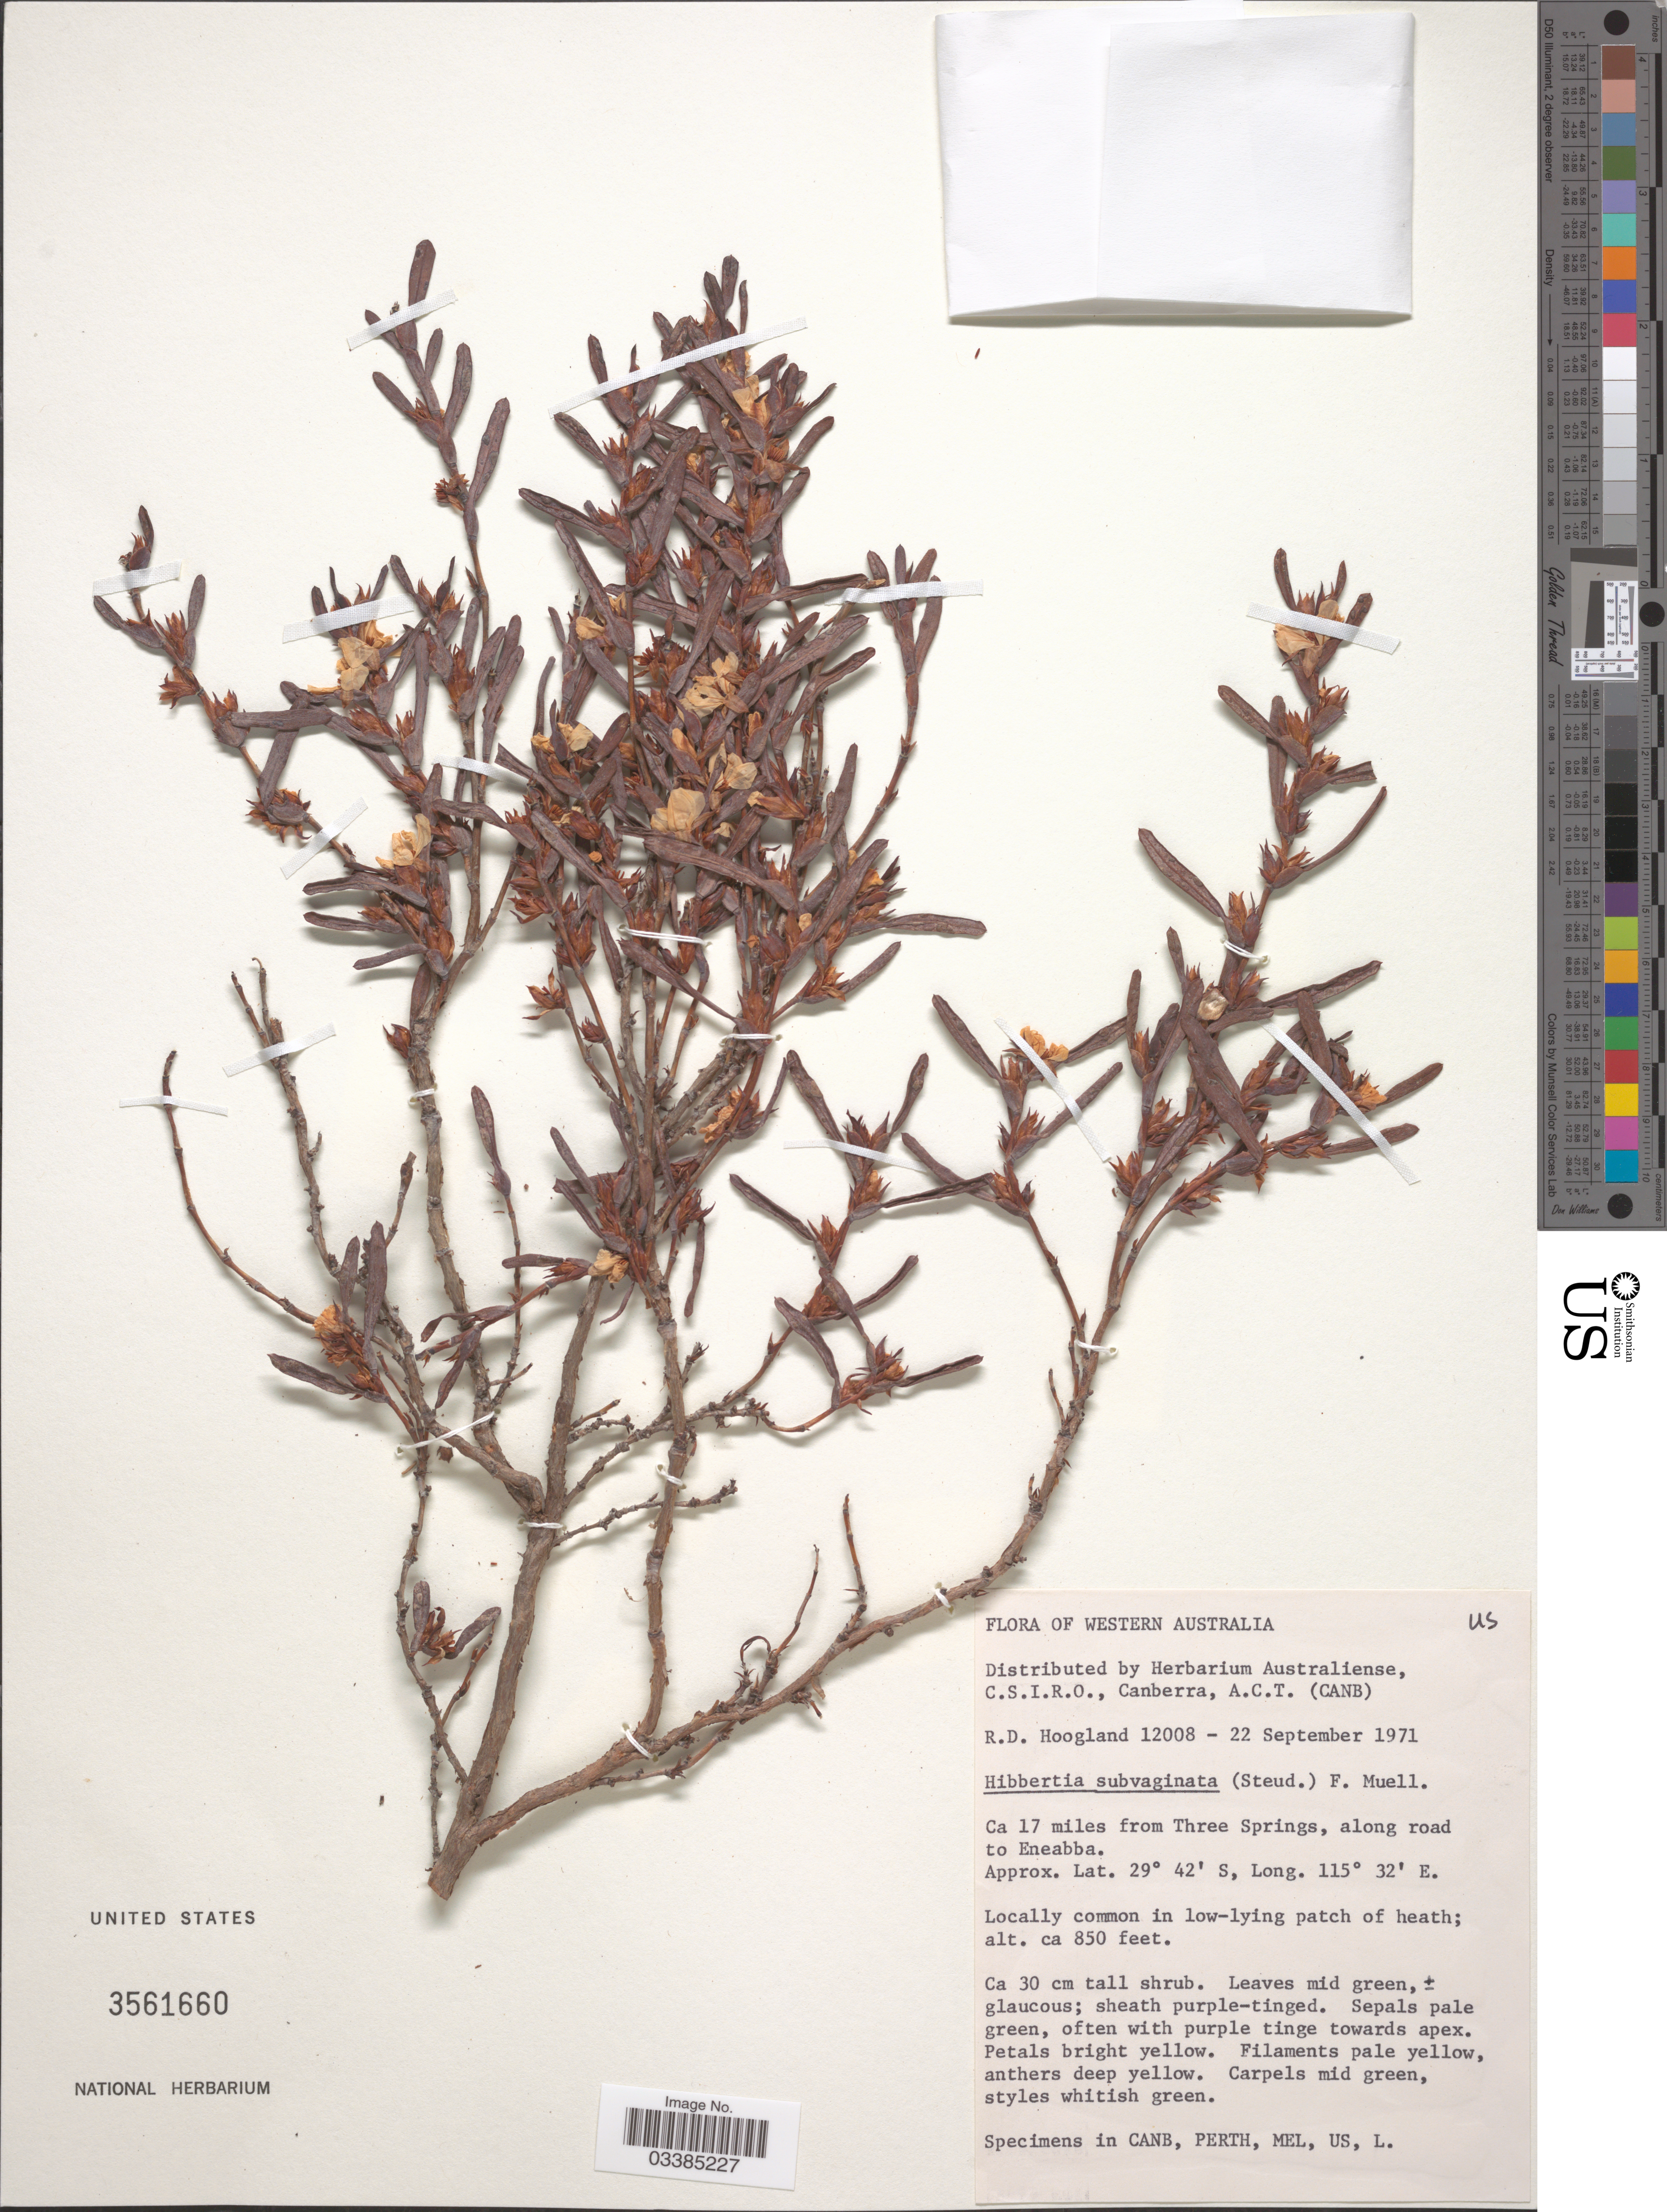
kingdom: Plantae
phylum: Tracheophyta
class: Magnoliopsida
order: Dilleniales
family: Dilleniaceae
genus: Hibbertia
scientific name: Hibbertia subvaginata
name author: F. Muell.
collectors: R. D. Hoogland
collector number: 12008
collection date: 1971-09-22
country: Australia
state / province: Western Australia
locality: Ca 17 miles from Three Springs, along road to Eneabba.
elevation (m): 259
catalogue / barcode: US 3561660